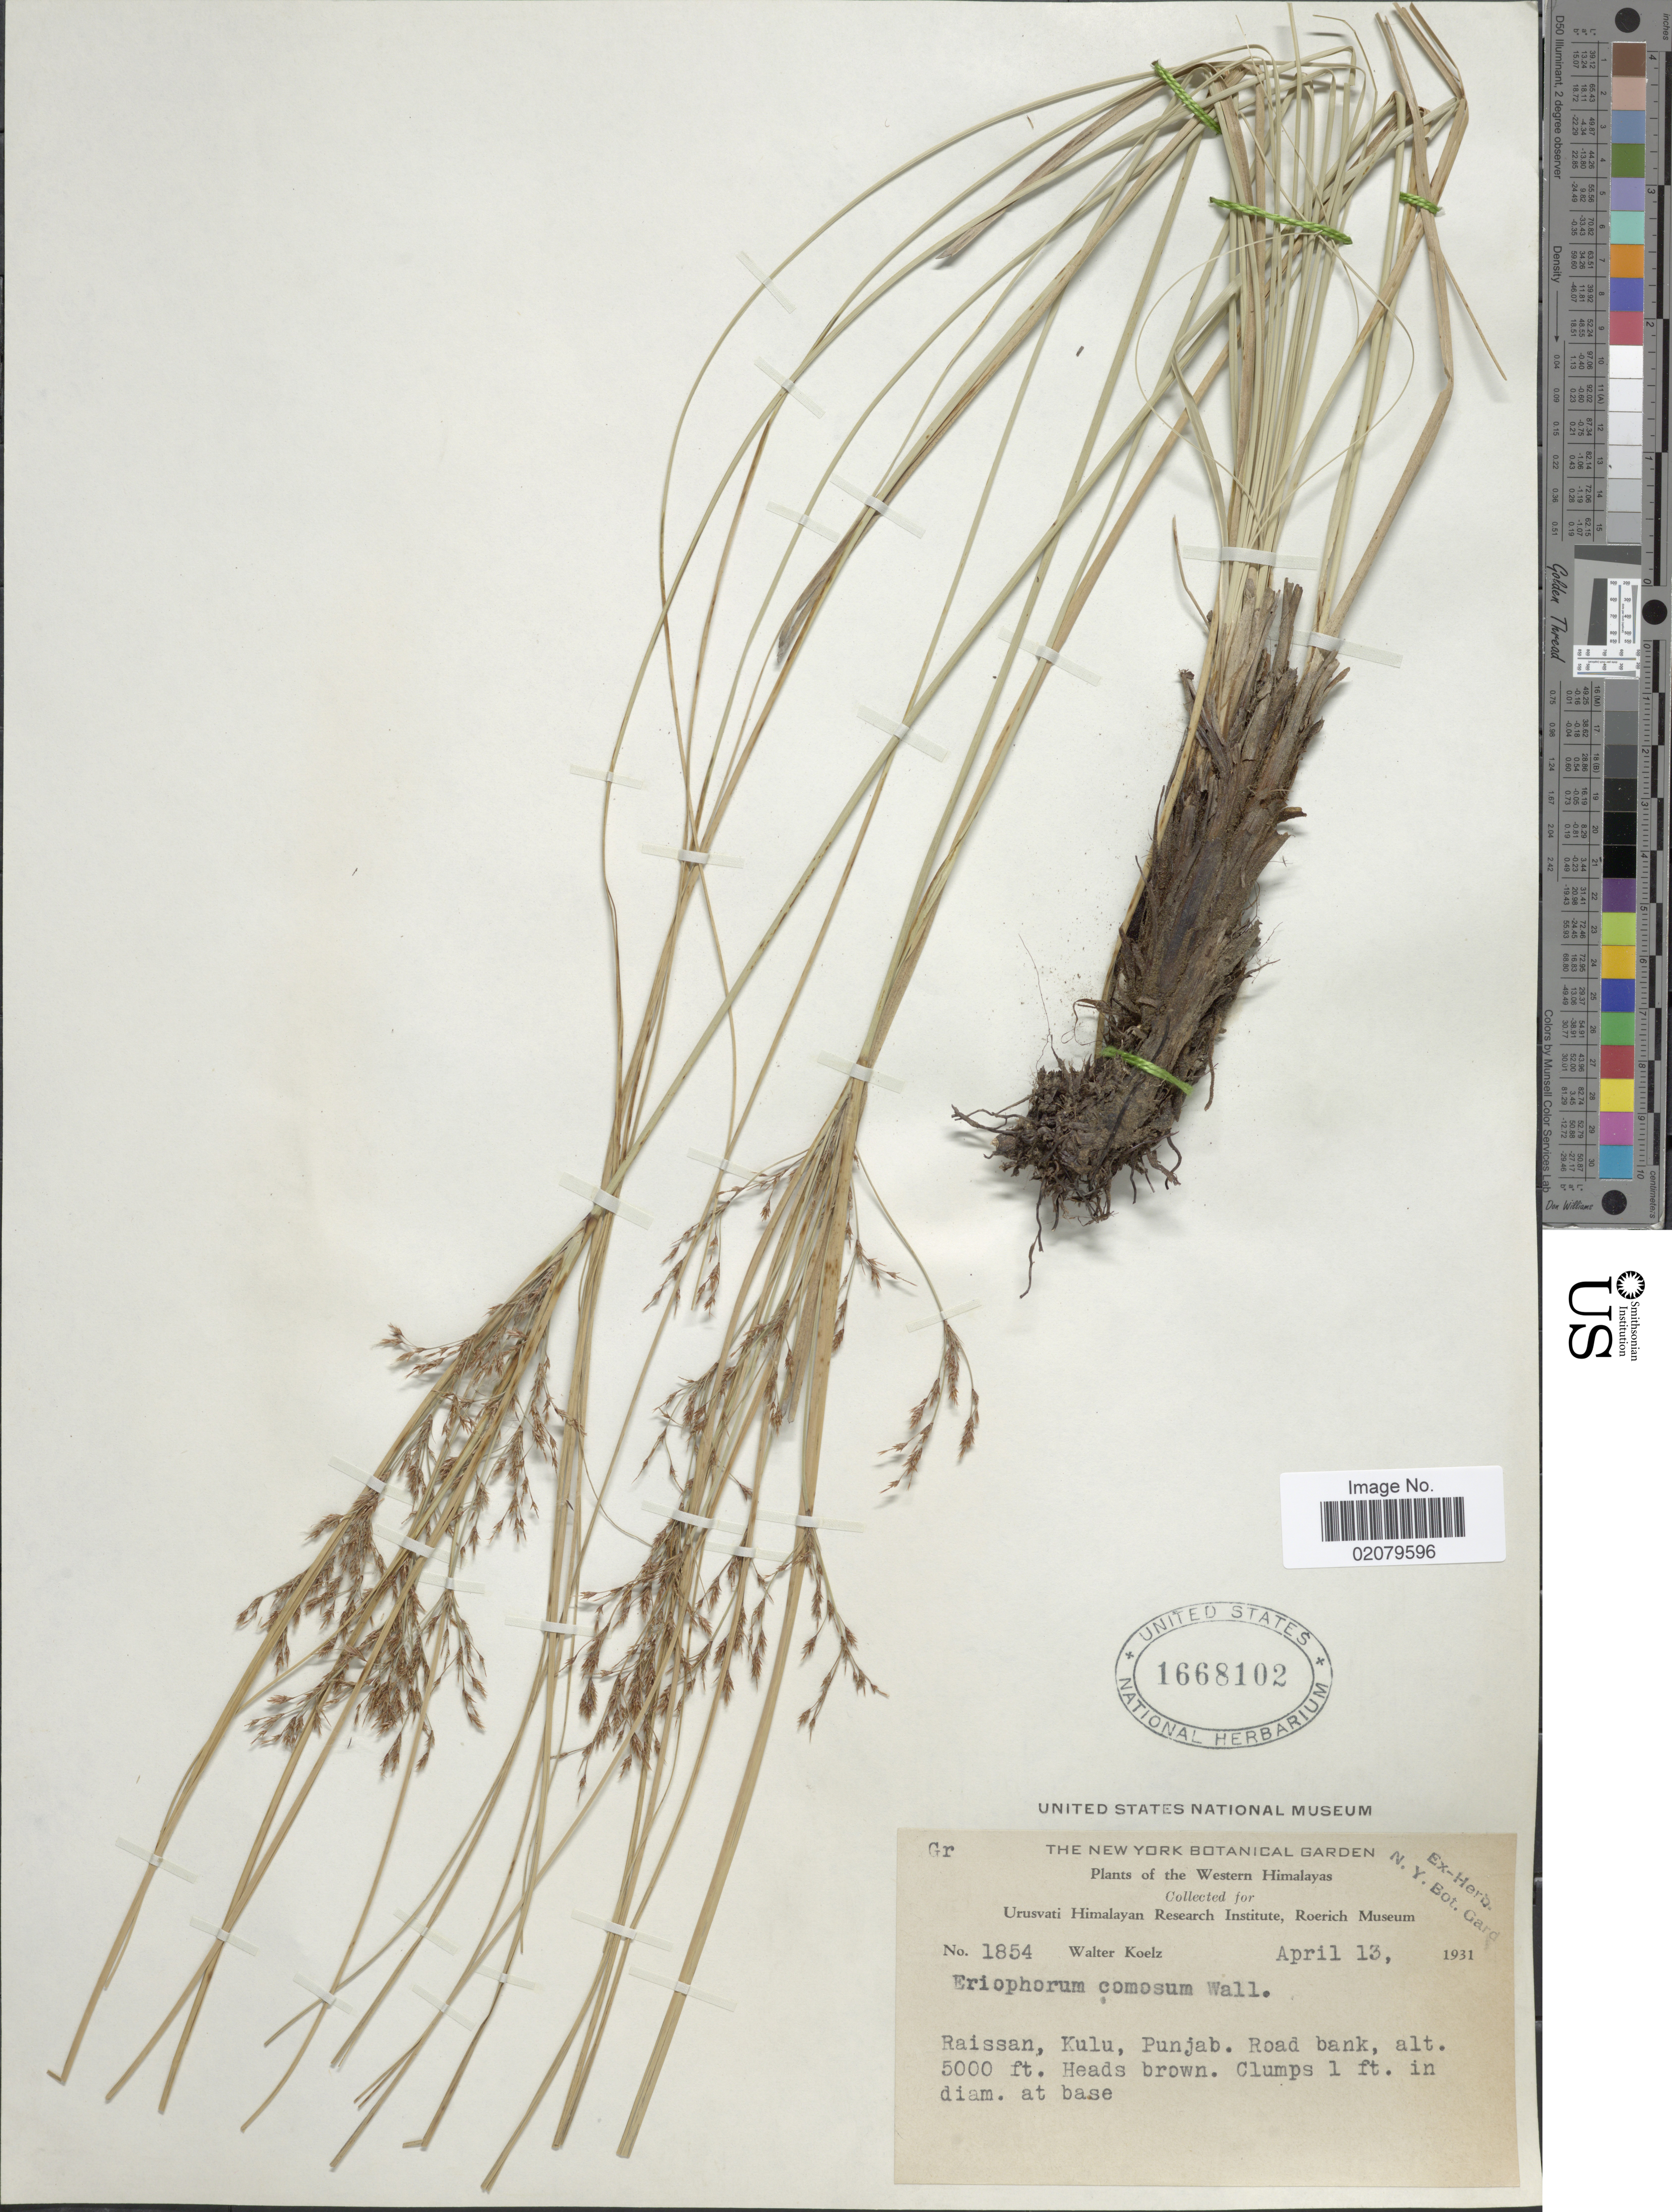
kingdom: Plantae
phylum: Tracheophyta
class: Liliopsida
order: Poales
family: Cyperaceae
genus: Erioscirpus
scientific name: Erioscirpus comosus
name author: (Wall.) Palla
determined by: Strong, Mark T., (BOT), Smithsonian Institution - National Museum of Natural History (UNITED STATES)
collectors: W. N. Koelz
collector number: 1854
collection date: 1931-04-13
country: India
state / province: Punjab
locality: Western Himalayas, Raissan, Kulu, Punjab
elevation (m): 1524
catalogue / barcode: US 1668102